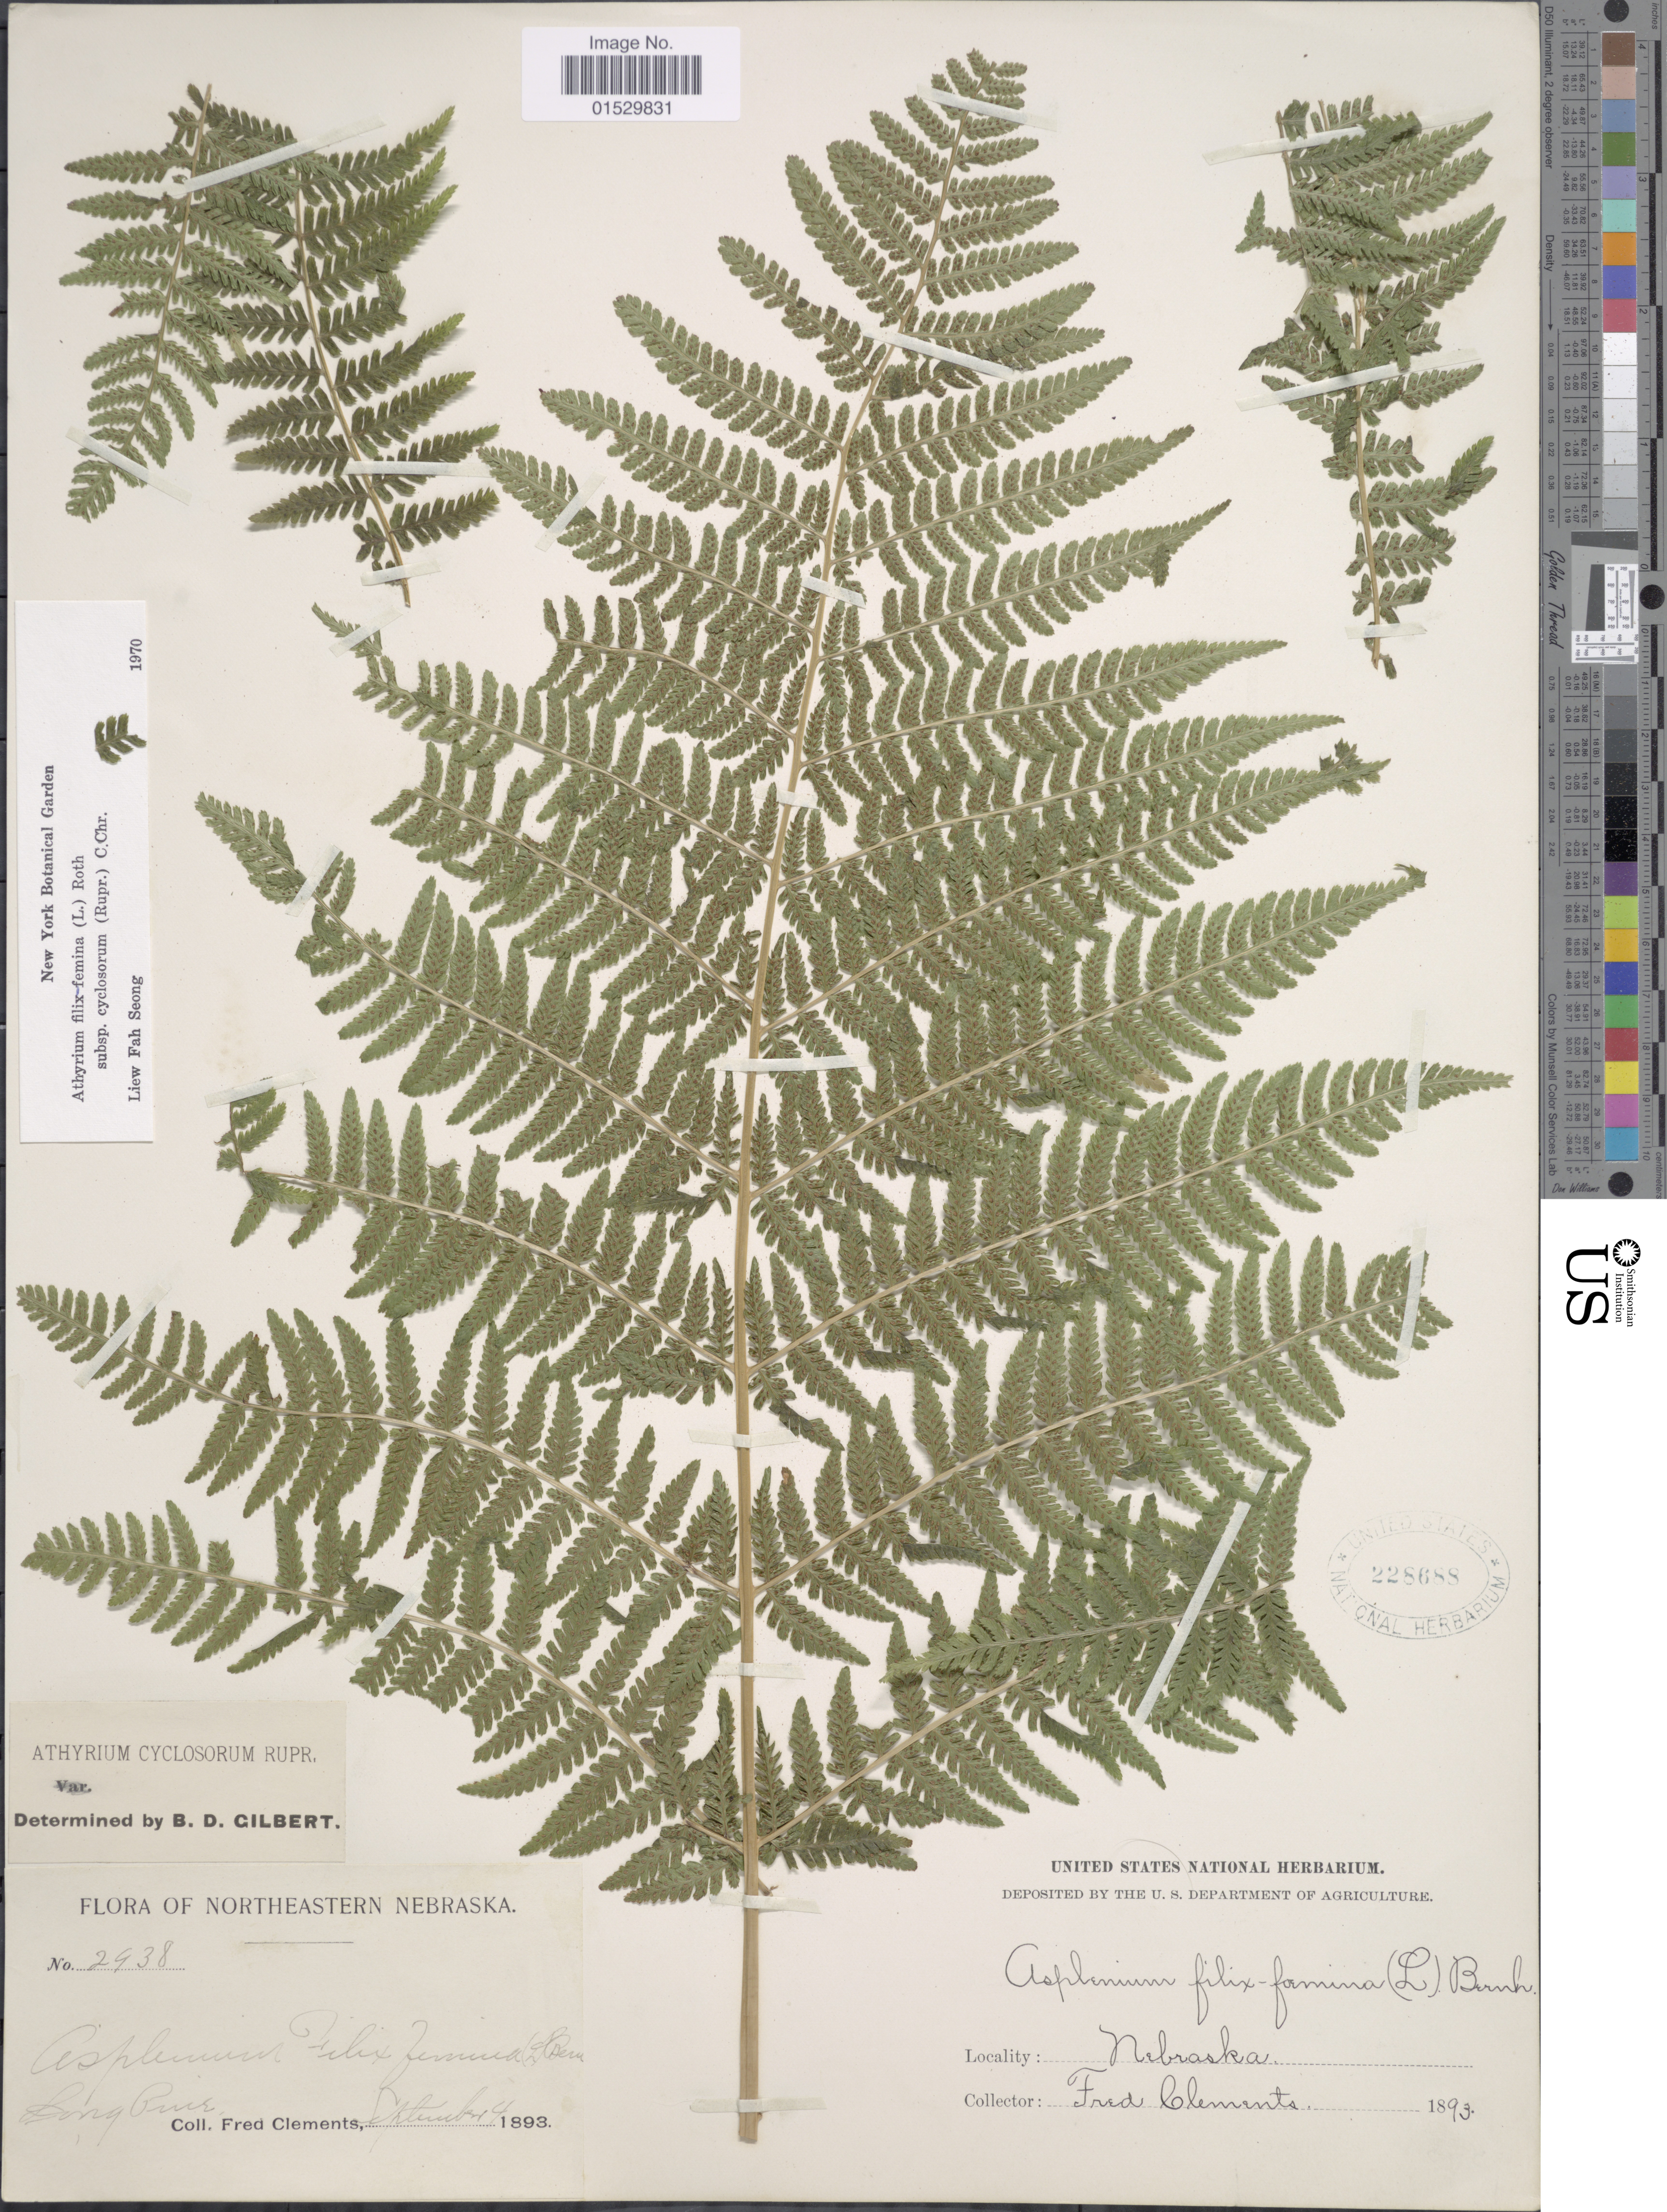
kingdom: Plantae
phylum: Tracheophyta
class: Polypodiopsida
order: Polypodiales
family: Athyriaceae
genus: Athyrium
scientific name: Athyrium filix-femina subsp. cyclosorum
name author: (Rupr.) C. Chr.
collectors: F. E. Clements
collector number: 2938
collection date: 1893-09-04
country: United States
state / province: Nebraska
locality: Northeastern Nebraska, Long Pine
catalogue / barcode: US 228688